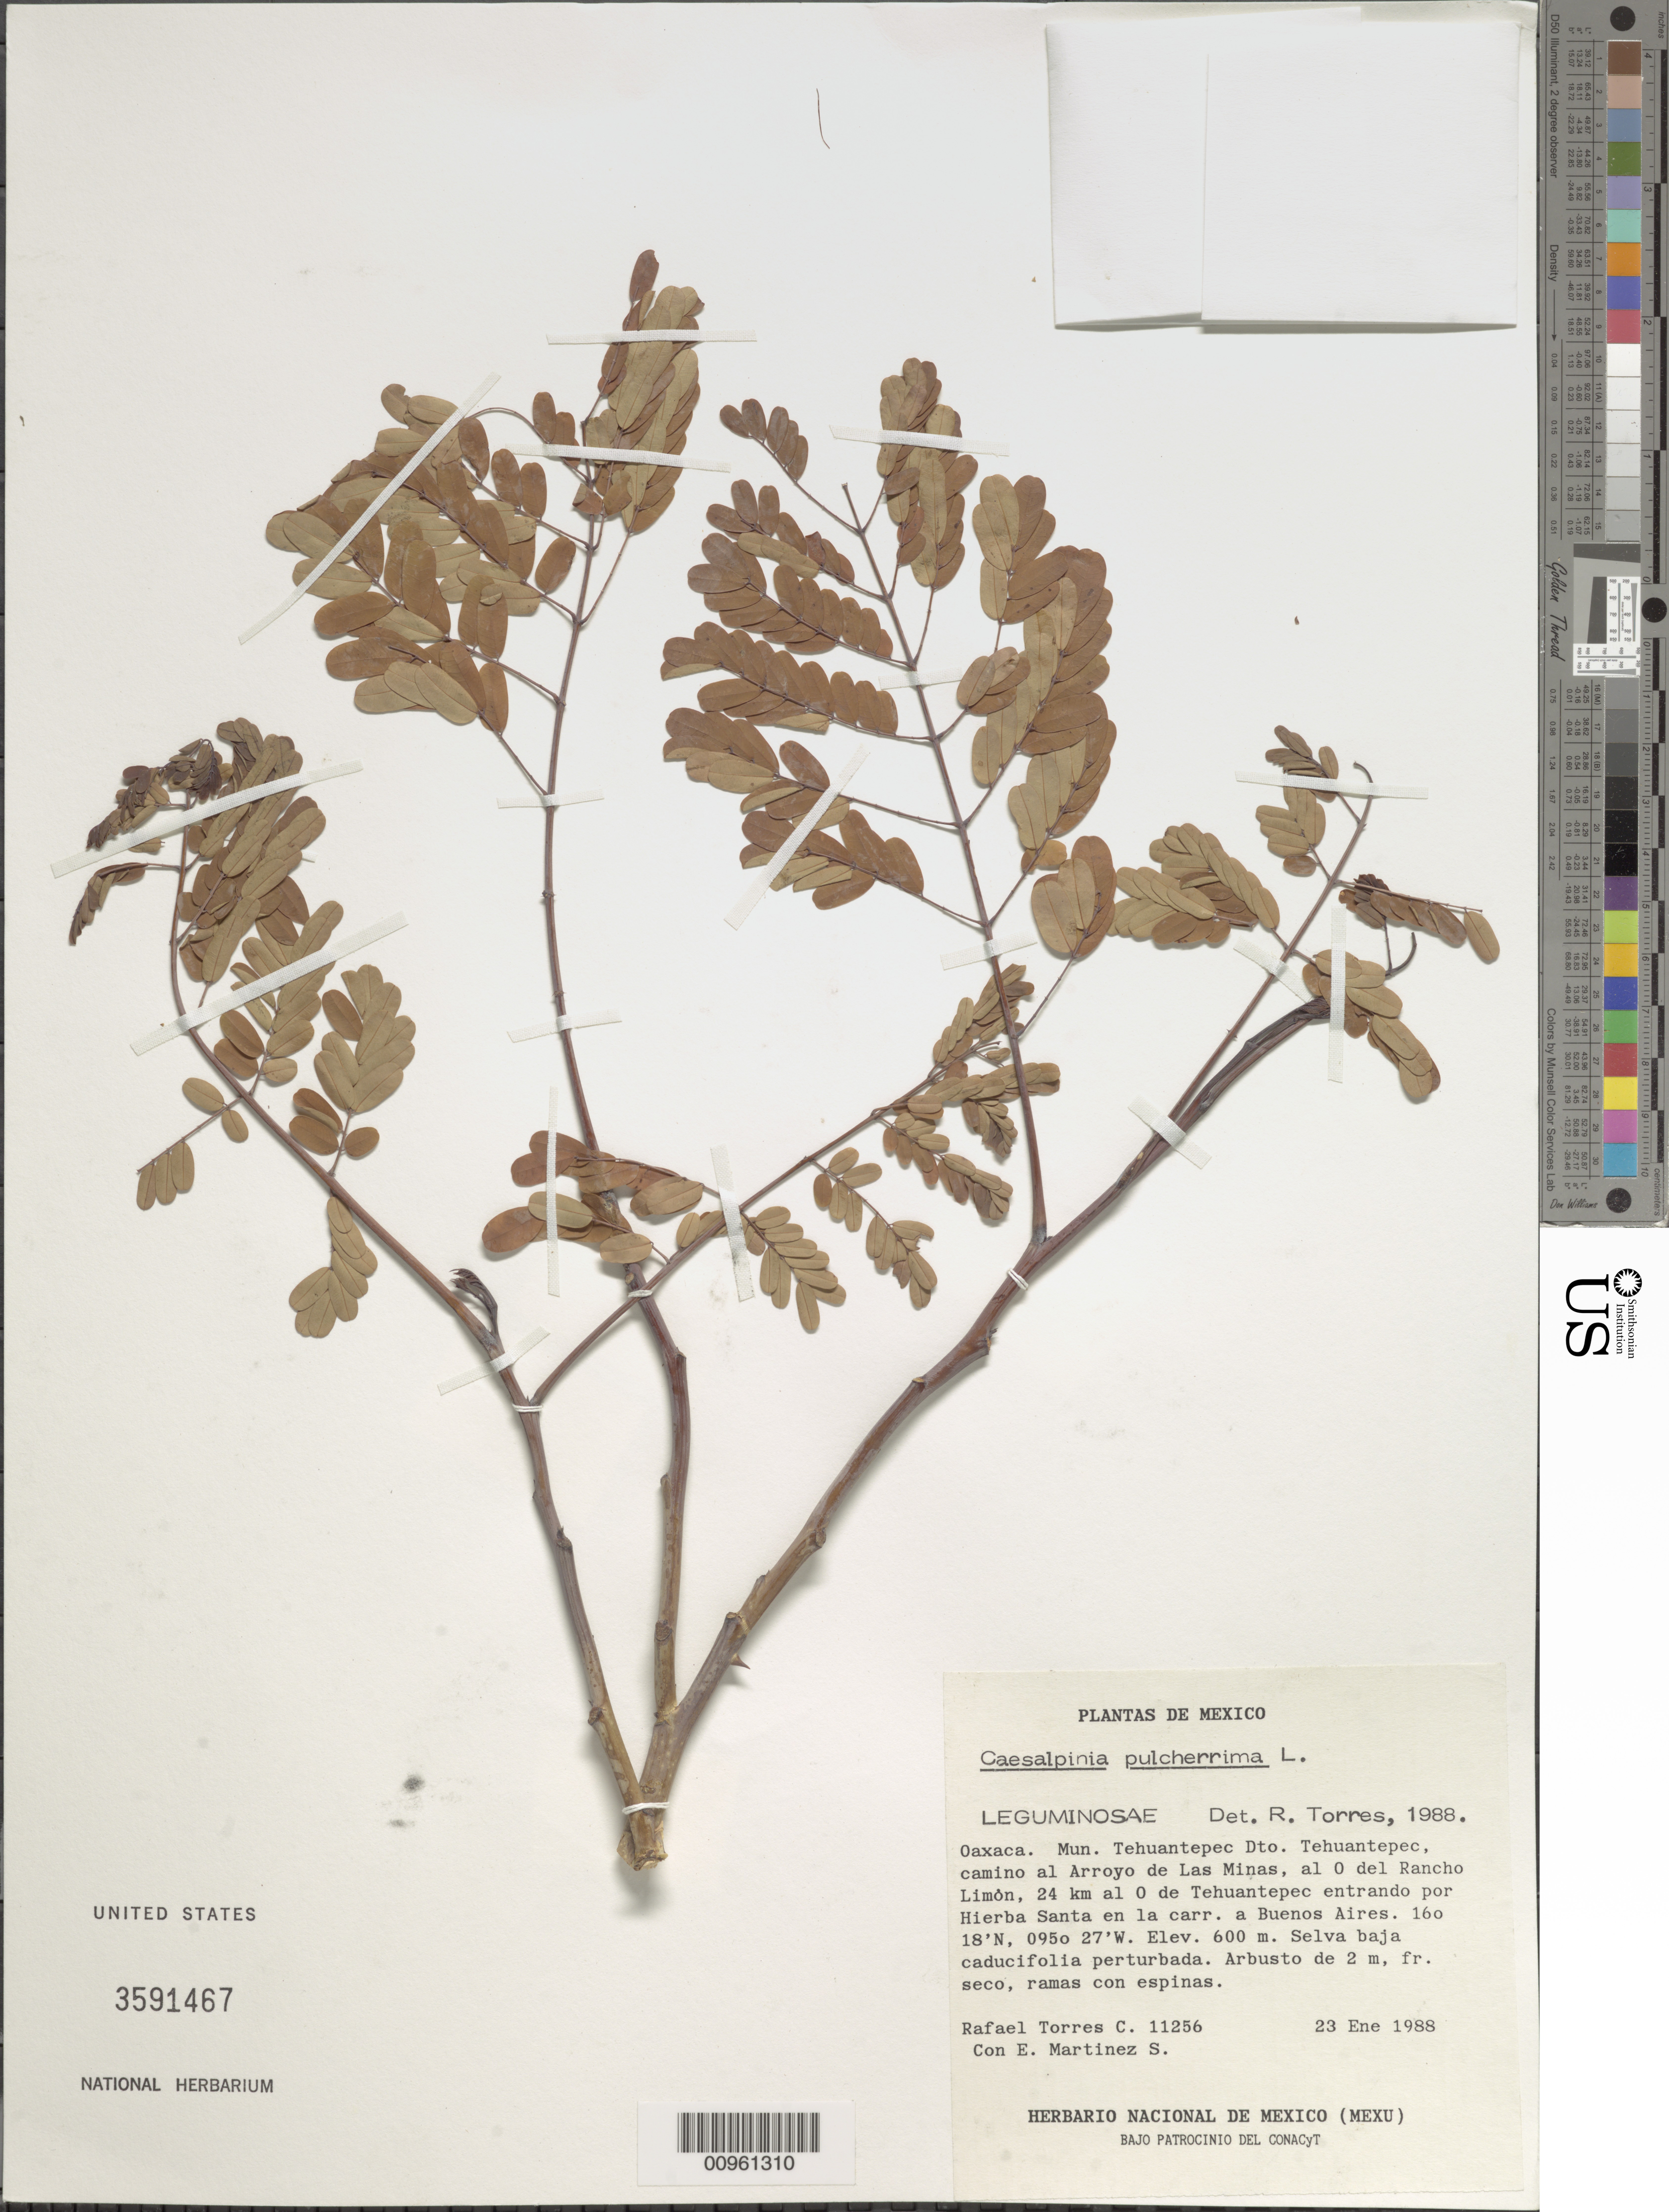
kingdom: Plantae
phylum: Tracheophyta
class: Magnoliopsida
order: Fabales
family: Fabaceae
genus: Caesalpinia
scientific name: Caesalpinia pulcherrima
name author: (L.) Sw.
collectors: R. Torres C. & E. M. Martínez S.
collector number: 11256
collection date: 1988-01-23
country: Mexico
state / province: Oaxaca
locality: Mun. Tehuantepec Dto. Tehuantepec, camino al Arroyo de Las Minas, al 0 del Ranchp Limon, 24 km al 0 de Tehuantepec entrado por Hierba Santa en la carr. a Buenos Aires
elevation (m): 600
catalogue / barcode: US 3591467